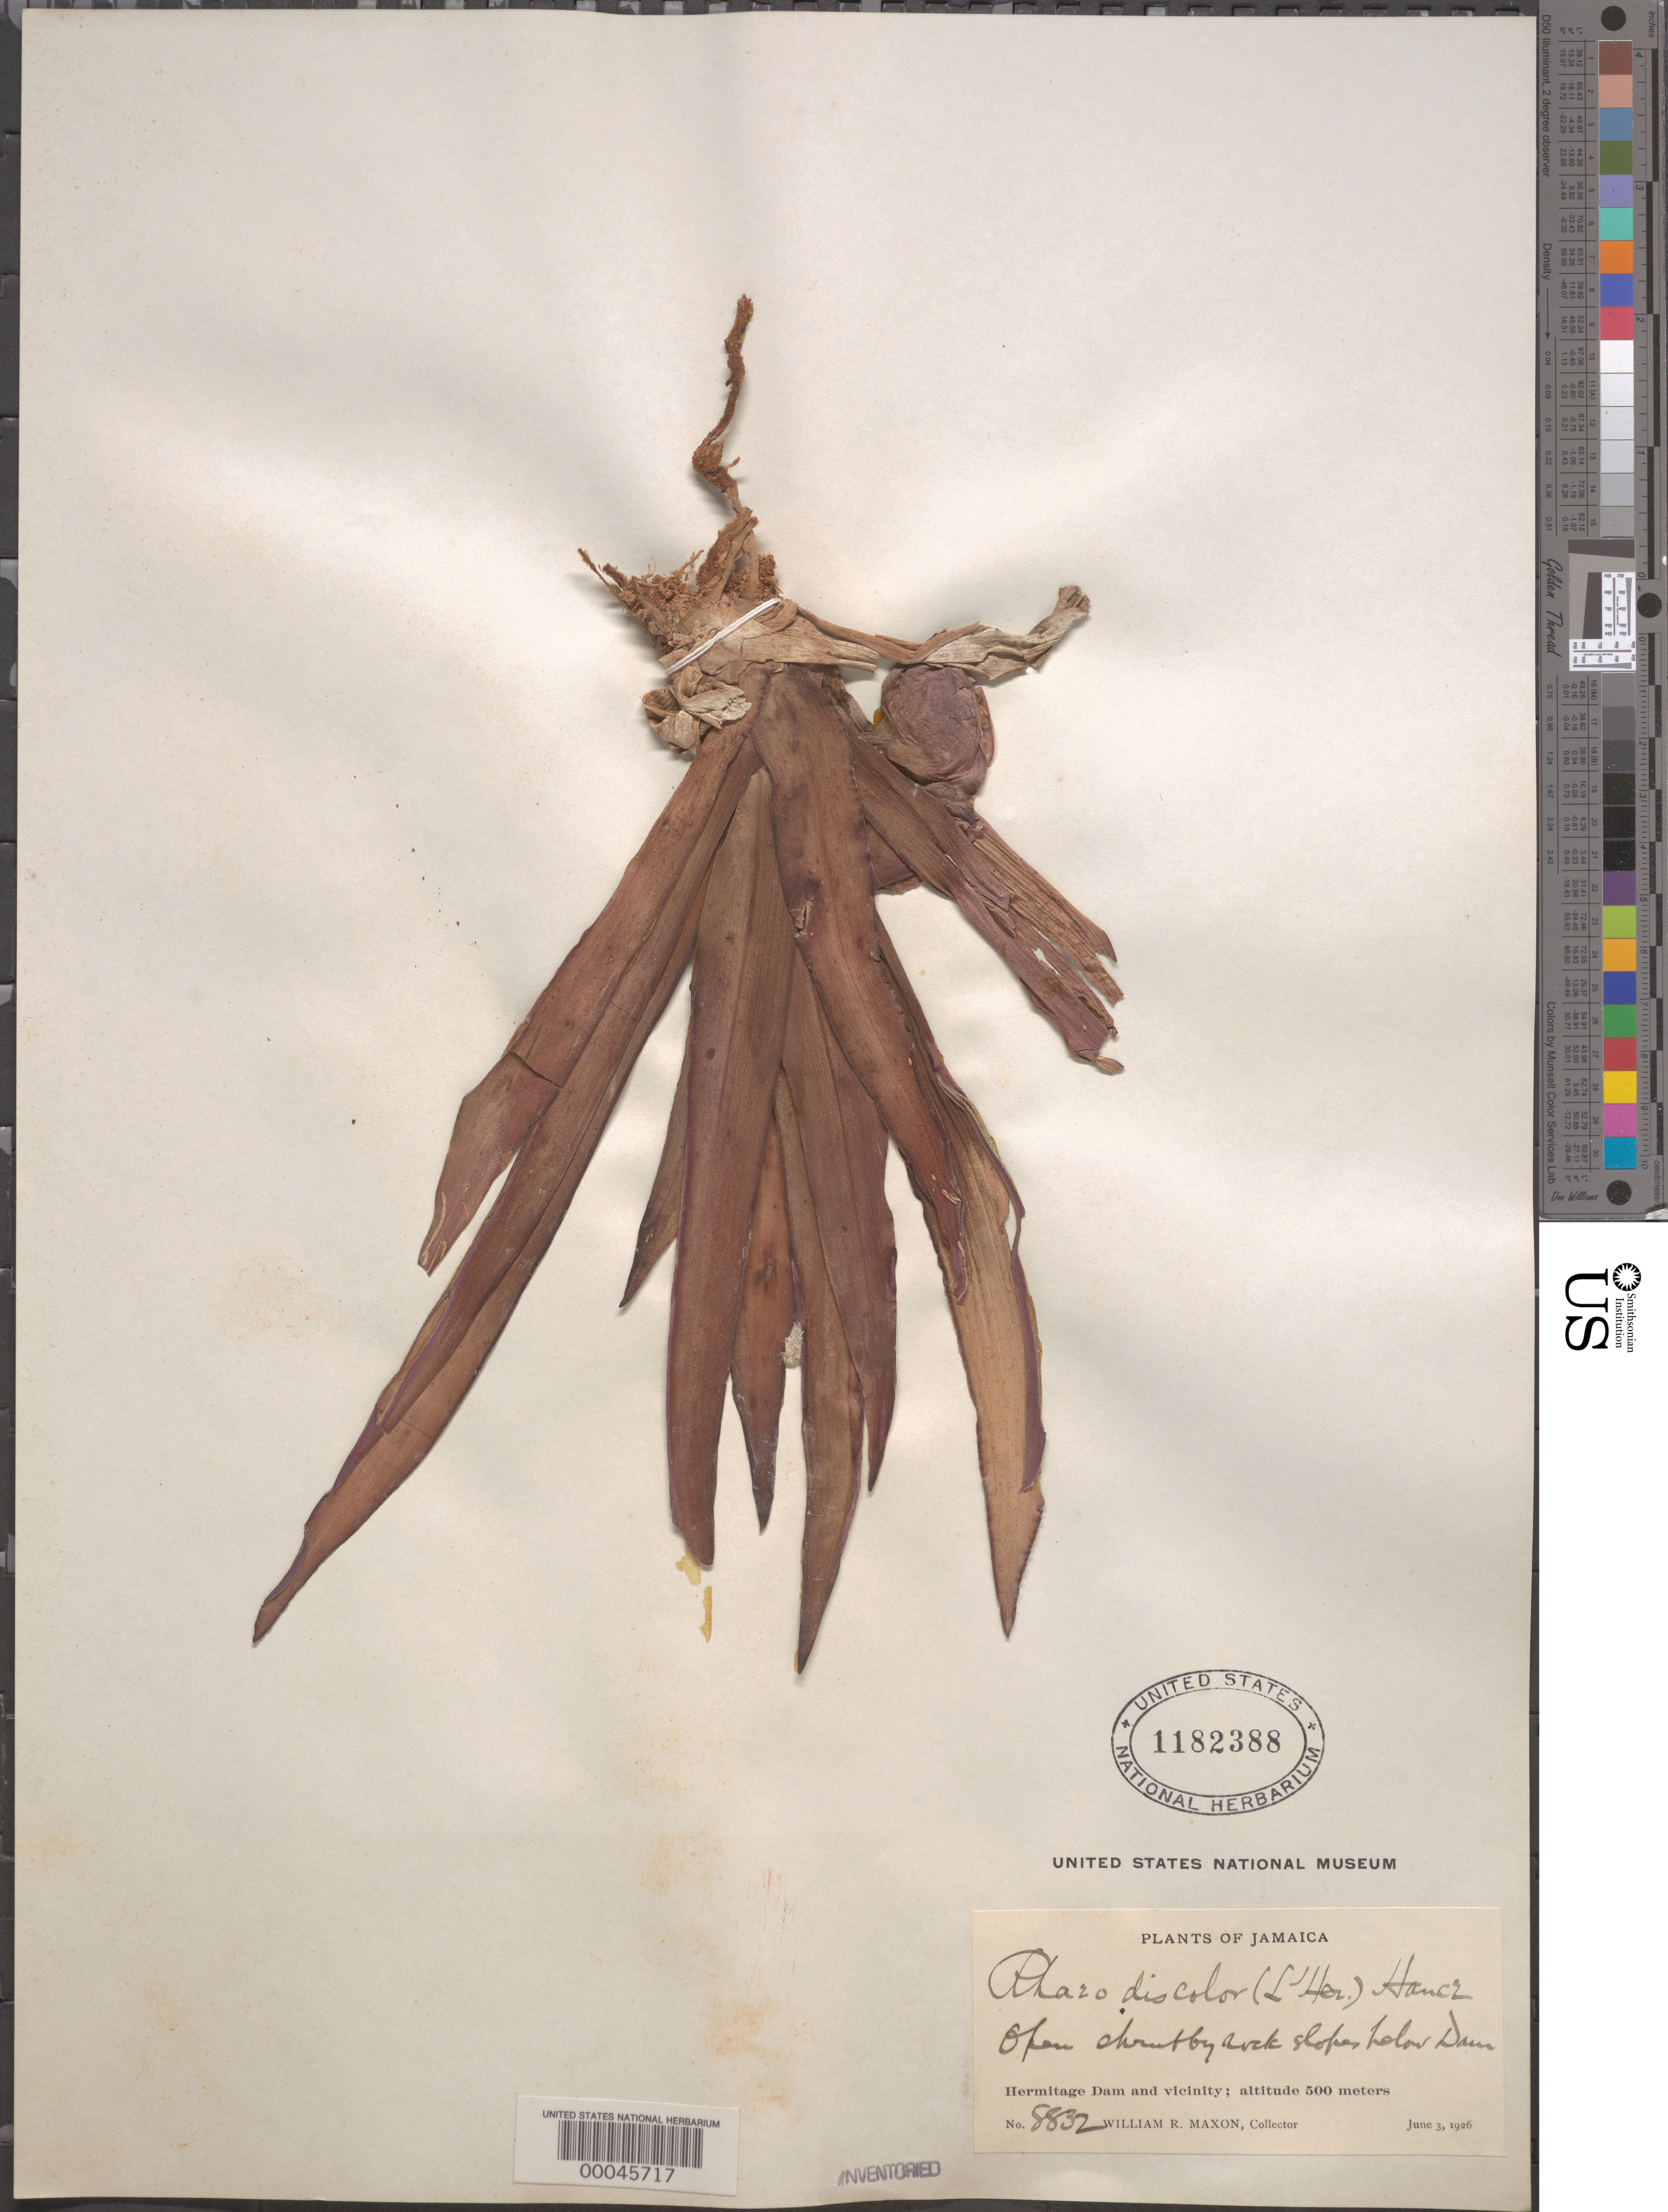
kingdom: Plantae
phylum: Tracheophyta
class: Liliopsida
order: Commelinales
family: Commelinaceae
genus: Tradescantia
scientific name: Tradescantia spathacea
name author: Sw.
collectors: W. R. Maxon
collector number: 8832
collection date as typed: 03 Jun 1926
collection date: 1926-06-03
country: Jamaica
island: Greater Antilles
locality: Hermitage dam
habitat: Open, scrubby rock slopes below dam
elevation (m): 500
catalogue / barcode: US 1182388